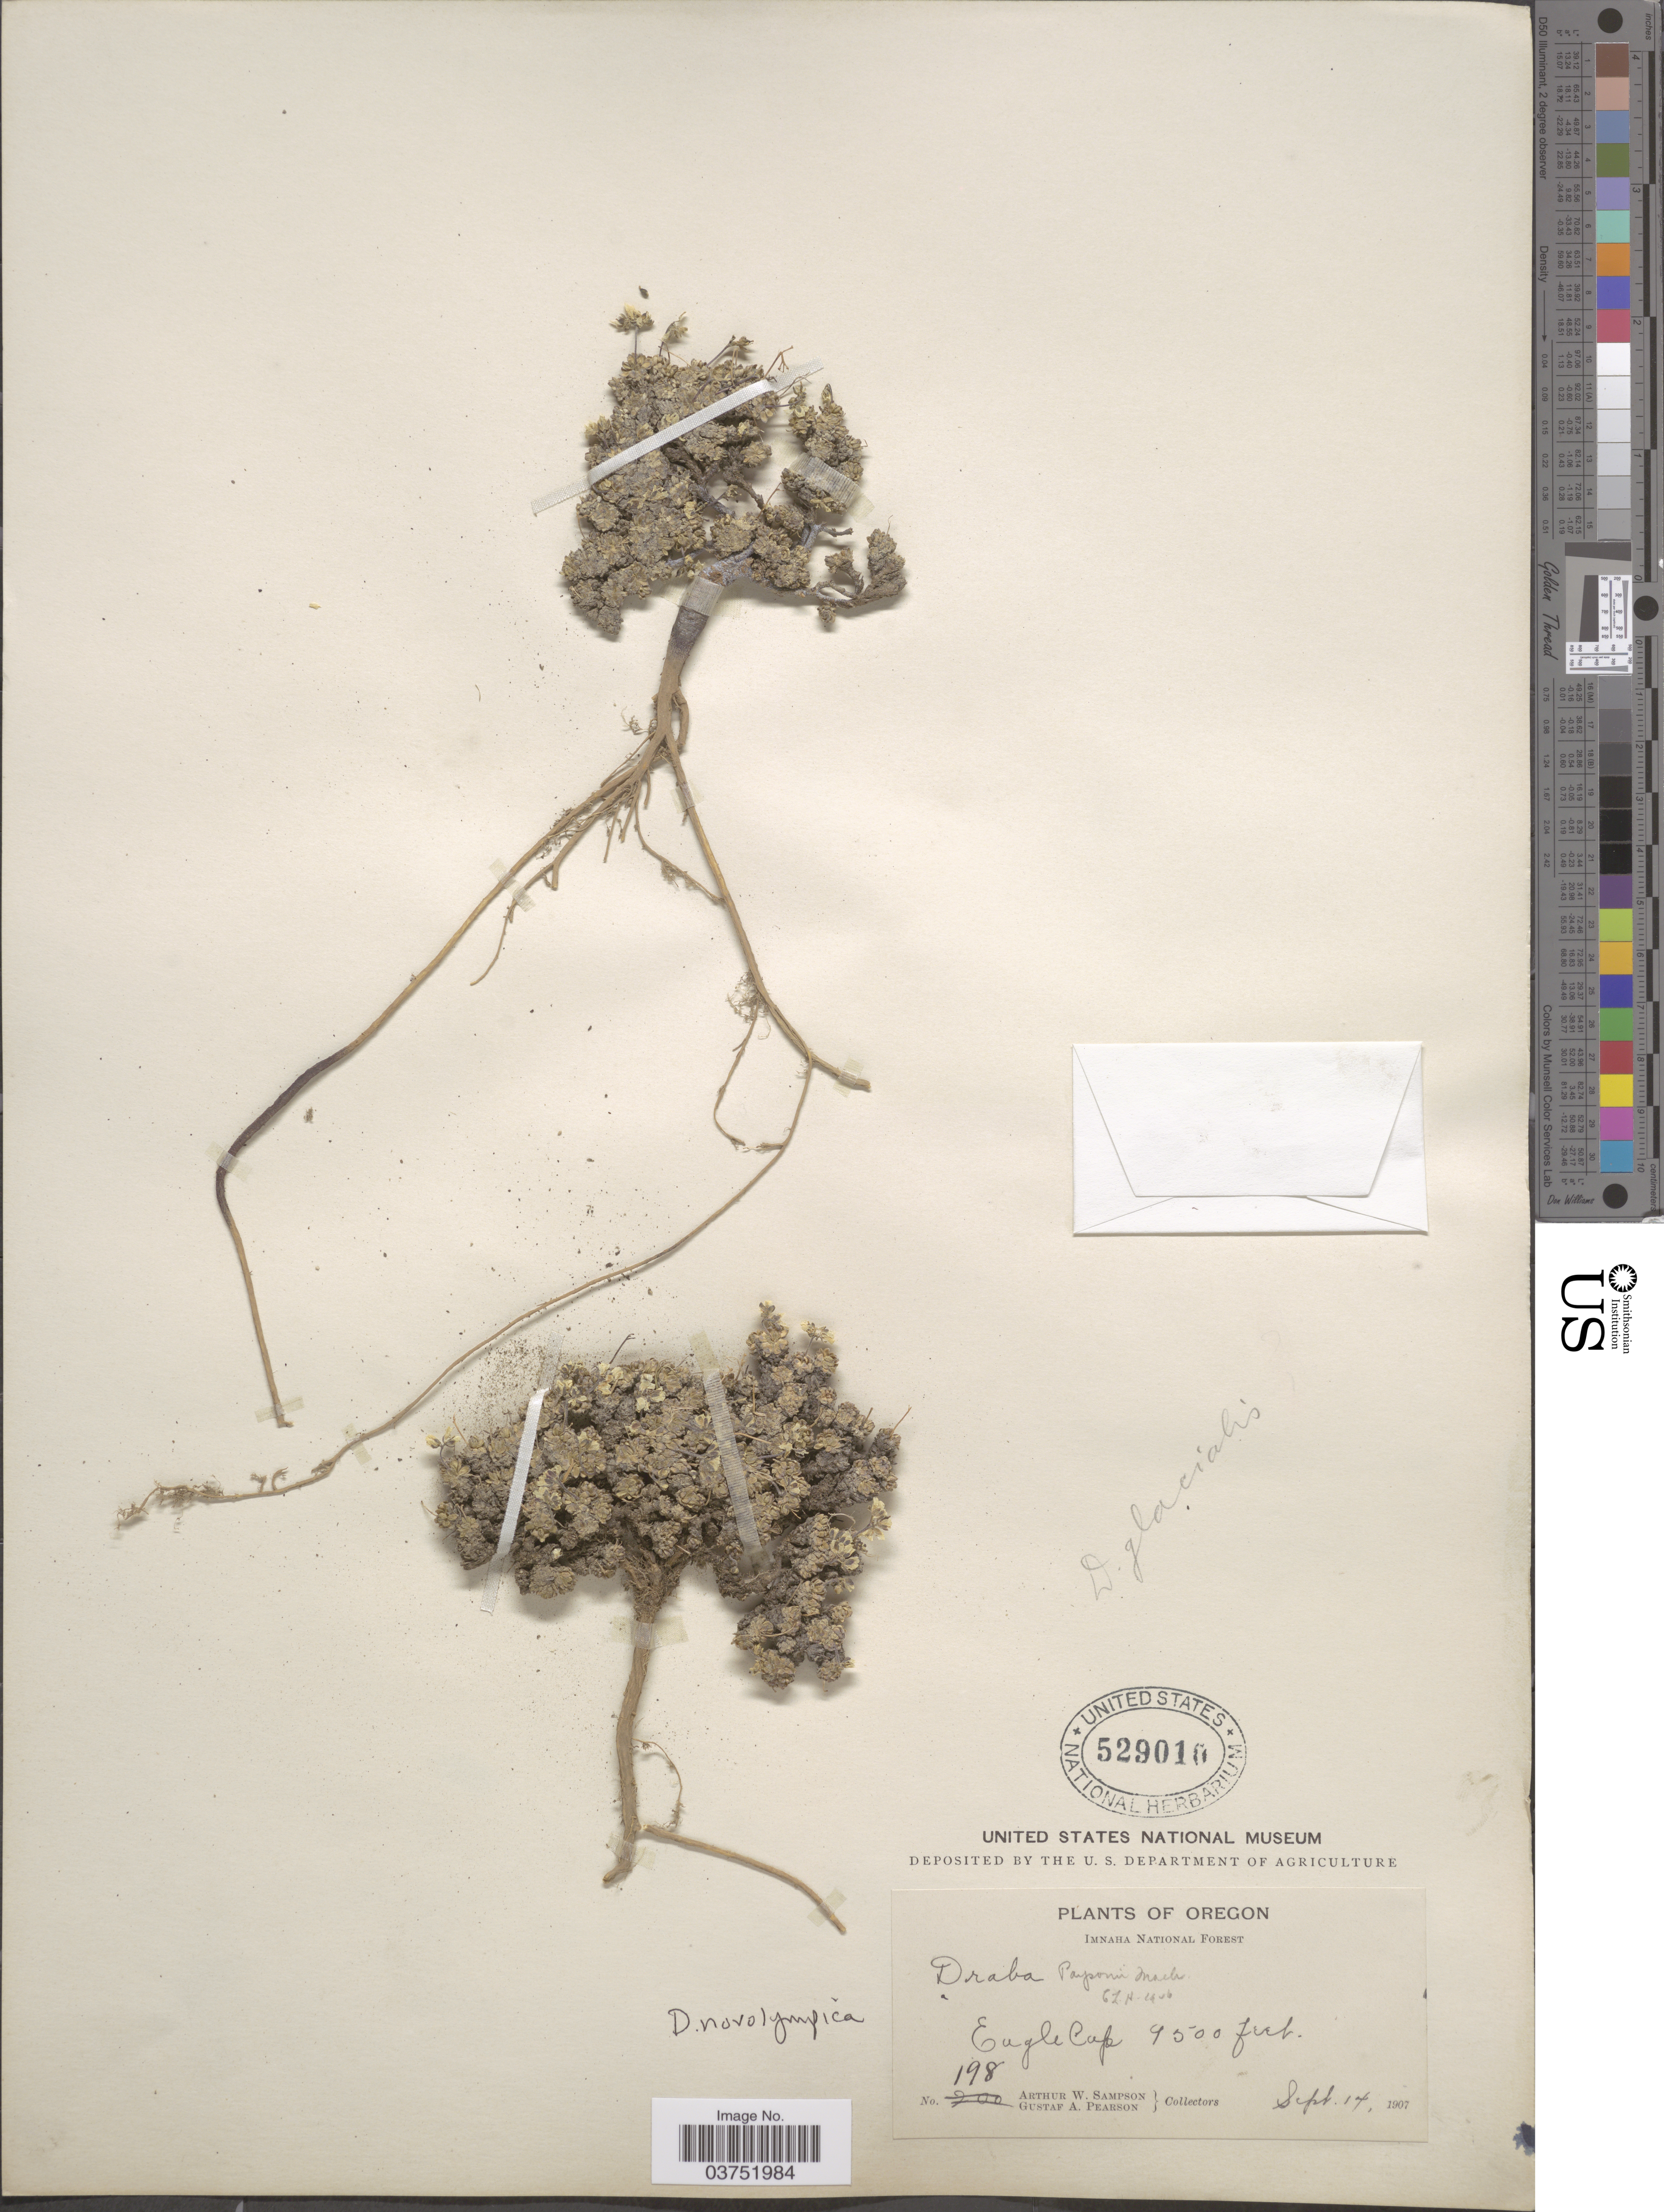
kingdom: Plantae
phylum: Tracheophyta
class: Magnoliopsida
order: Brassicales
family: Brassicaceae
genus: Draba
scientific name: Draba novolympica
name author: Payson & H. St. John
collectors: A. Sampson & G. Pearson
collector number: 198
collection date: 1907-09-14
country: United States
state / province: Oregon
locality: Imnaha National Forest. Eagle Cap.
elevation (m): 2896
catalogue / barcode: US 529010